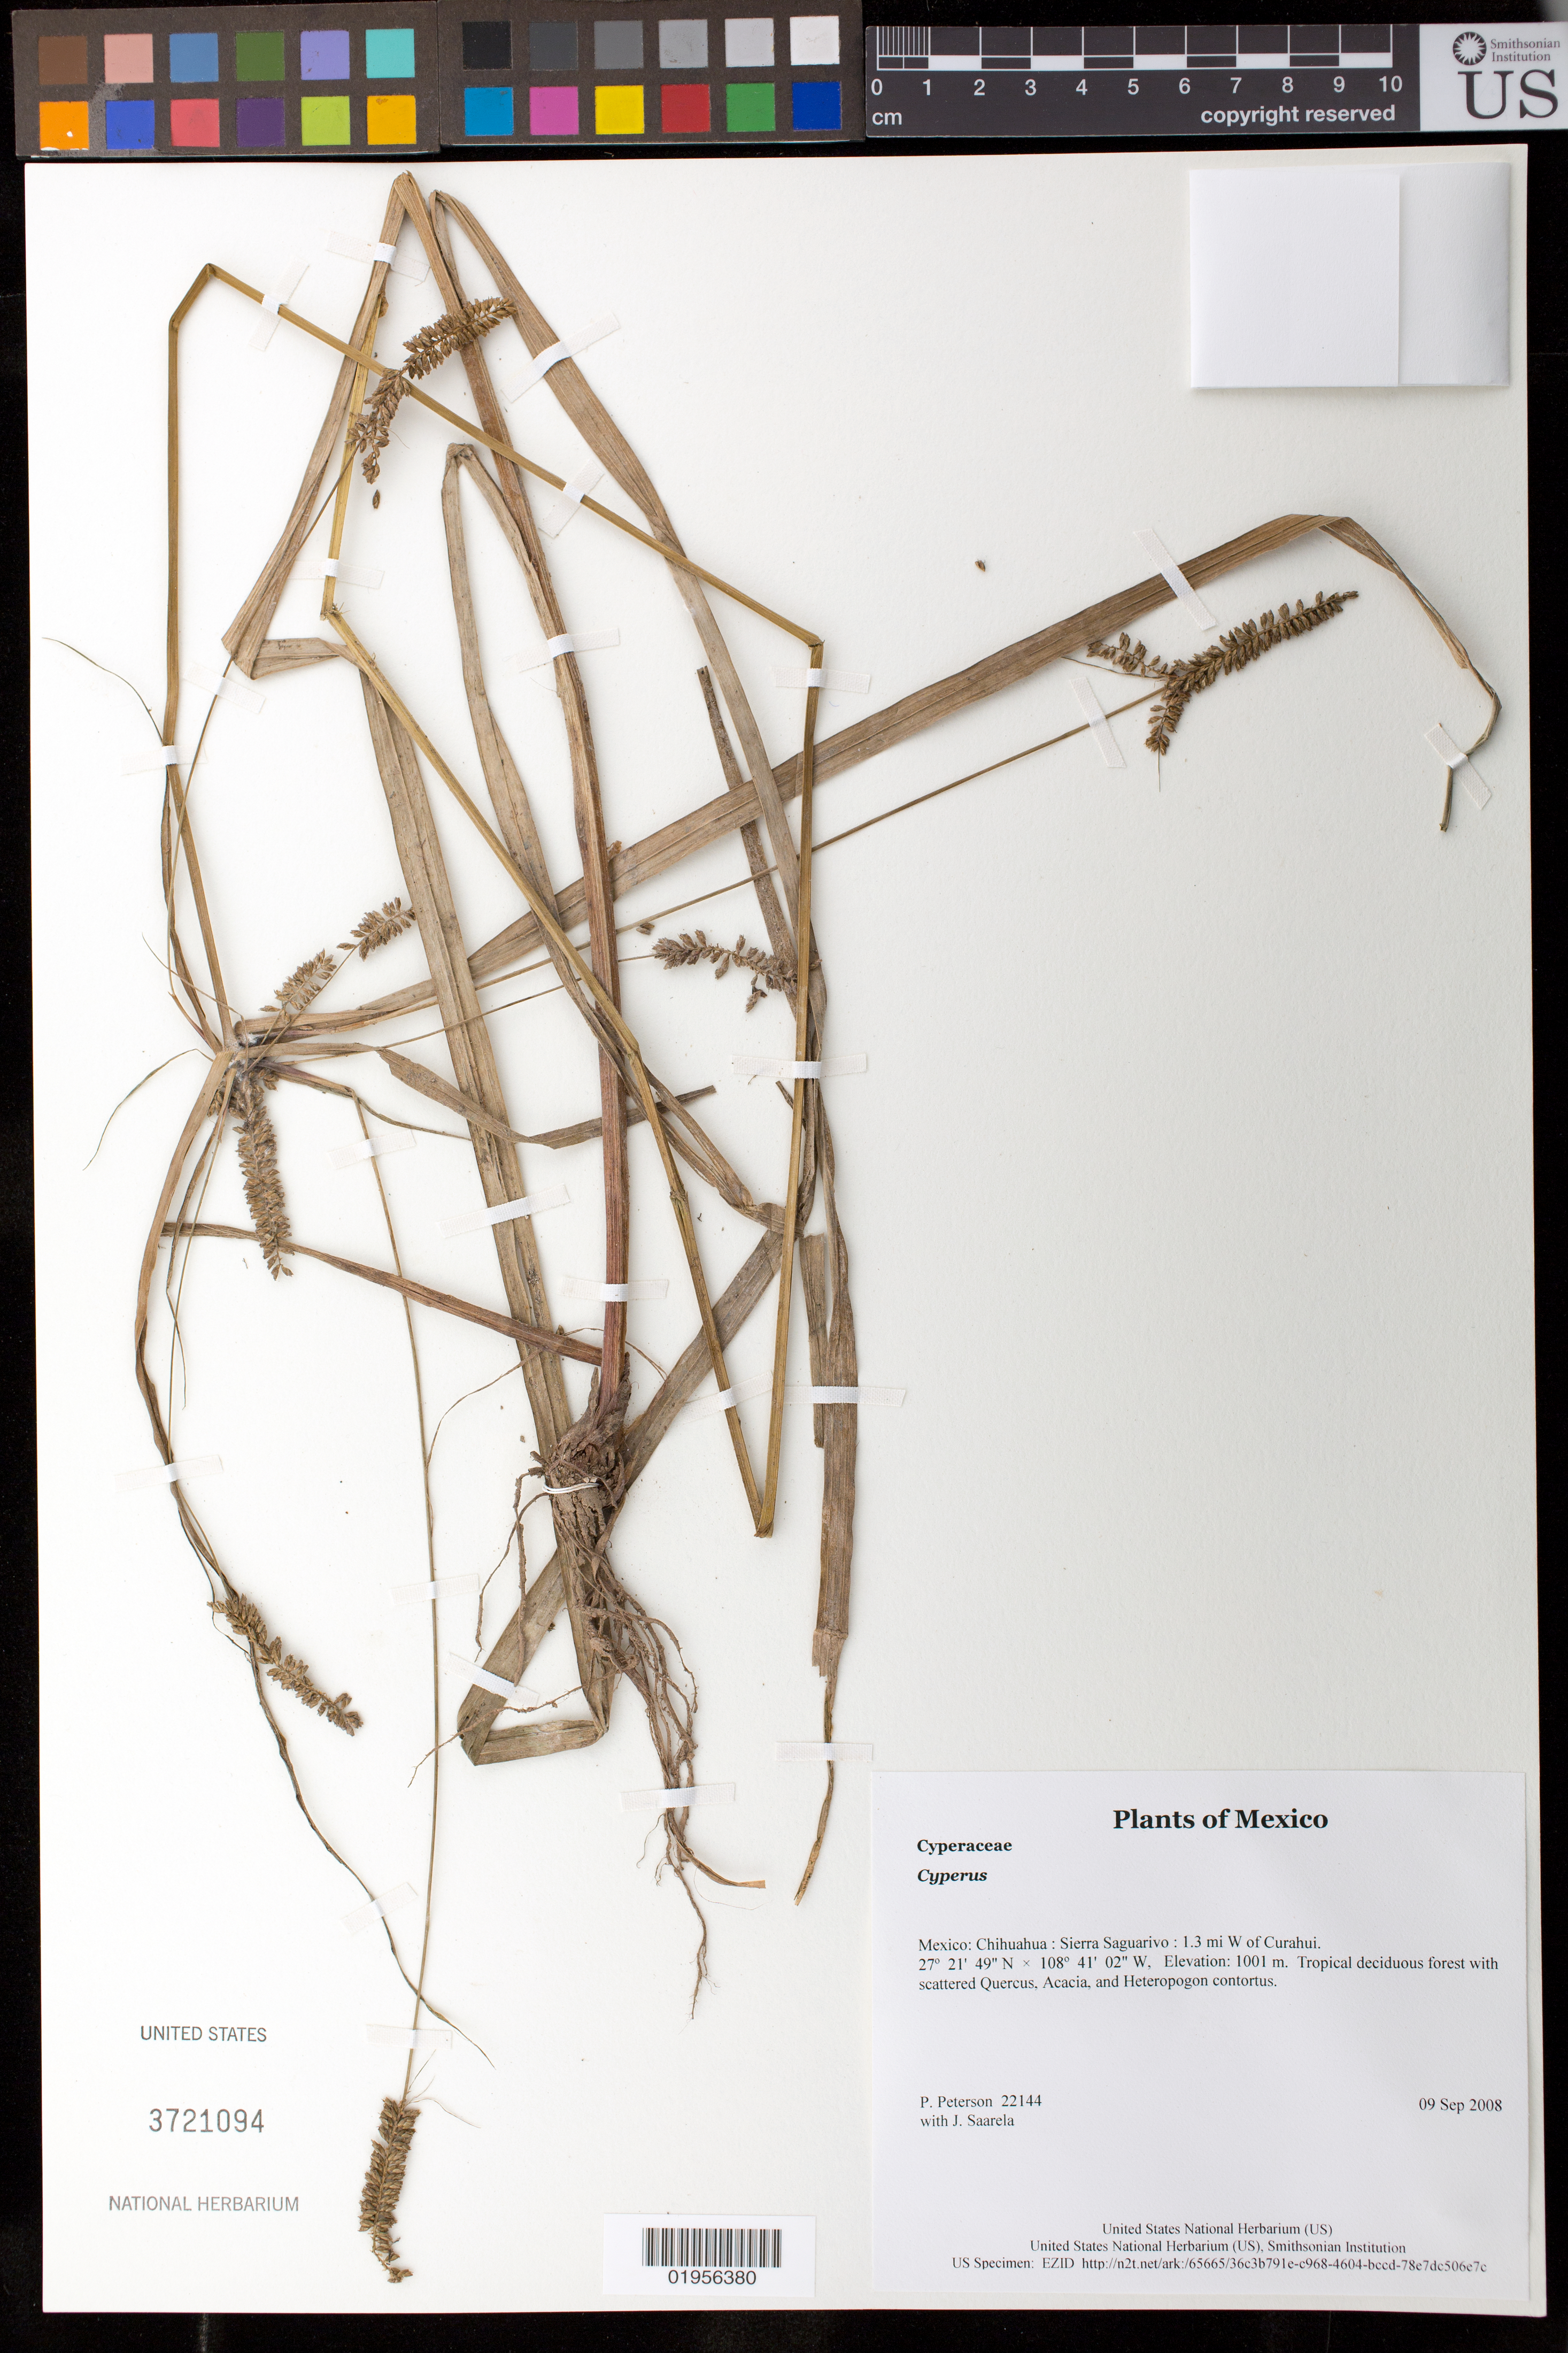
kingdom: Plantae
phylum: Tracheophyta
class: Liliopsida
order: Poales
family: Cyperaceae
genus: Cyperus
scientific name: Cyperus mutisii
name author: (Kunth) Andersson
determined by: Strong, Mark T., (BOT), Smithsonian Institution - National Museum of Natural History (UNITED STATES)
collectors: P. M. Peterson & J. Saarela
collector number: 22144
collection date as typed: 09 Sep 2008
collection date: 2008-09-09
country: Mexico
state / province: Chihuahua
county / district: Sierra Saguarivo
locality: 1.3 mi W of Curahui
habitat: Tropical deciduous forest with scattered Quercus, Acacia, and Heteropogon contortus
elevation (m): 1001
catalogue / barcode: US 3721094